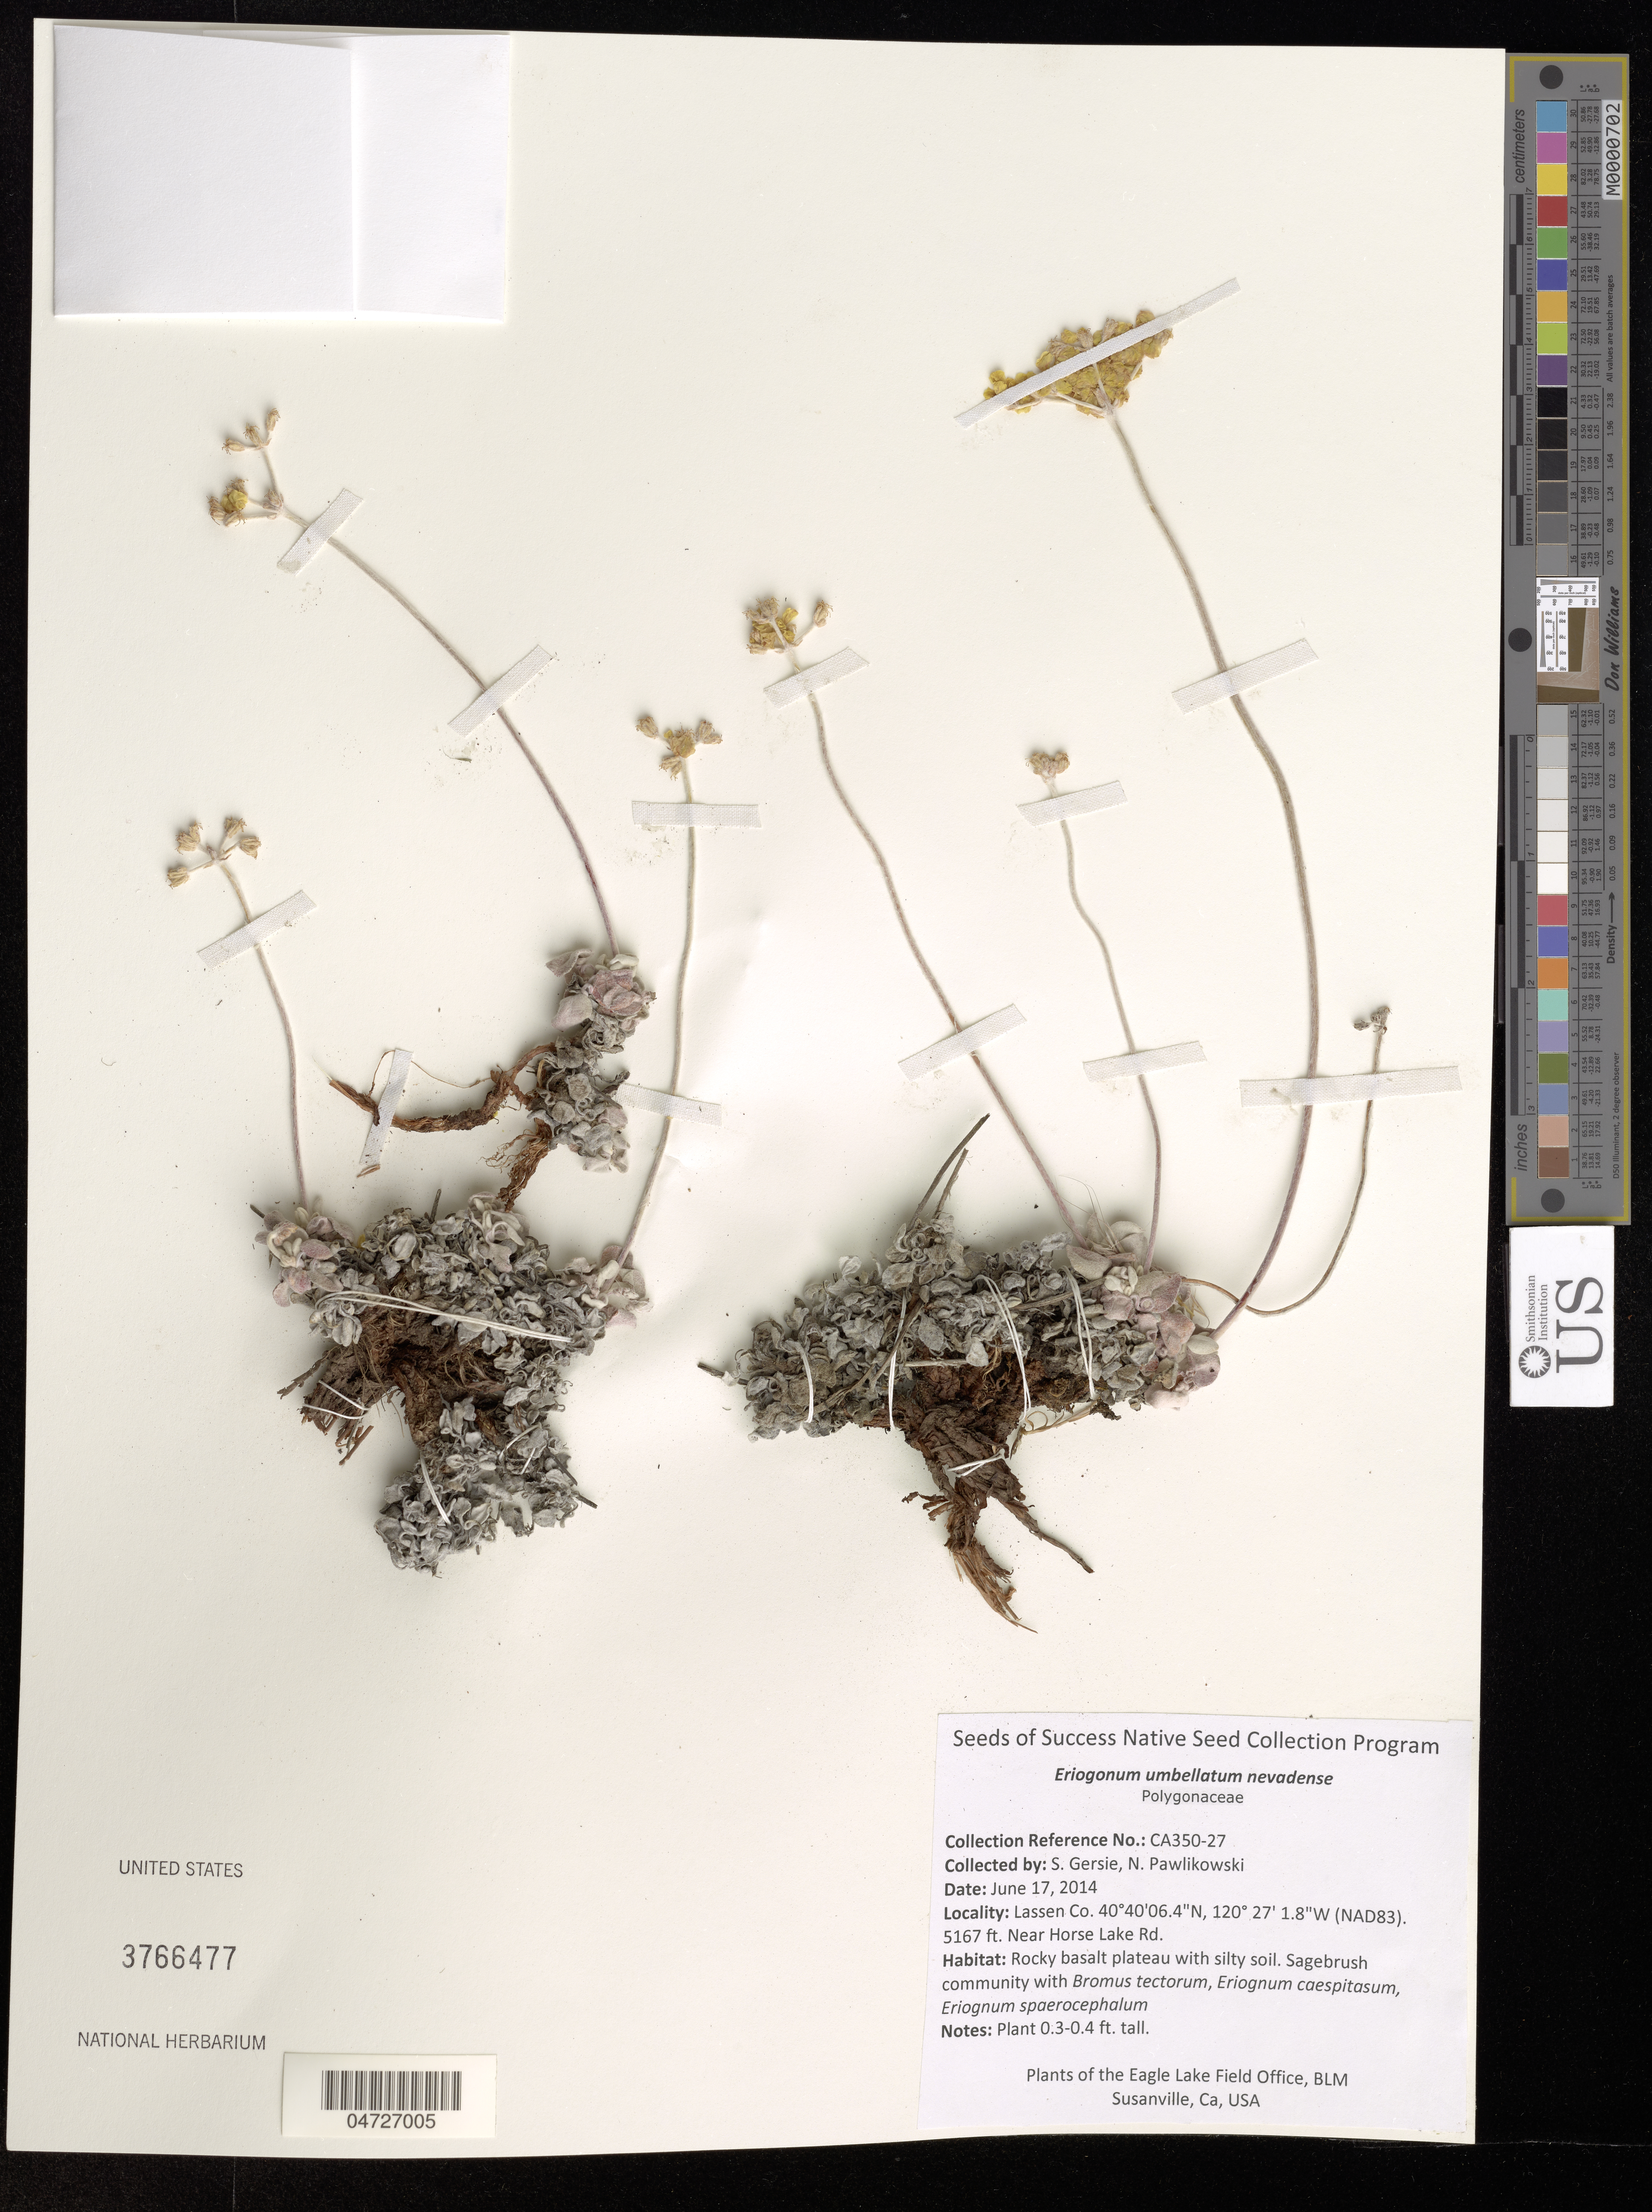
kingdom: Plantae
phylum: Tracheophyta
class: Magnoliopsida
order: Caryophyllales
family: Polygonaceae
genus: Eriogonum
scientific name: Eriogonum umbellatum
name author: Torr.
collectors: S. Gersie & N. Pawlikowski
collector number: CA350-27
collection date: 2014-06-17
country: United States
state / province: California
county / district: Lassen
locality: Lassen Co. Near Horse Lake Rd. The Eagle Lake Field Office, BLM. Susanville.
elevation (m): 1575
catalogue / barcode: US 3766477